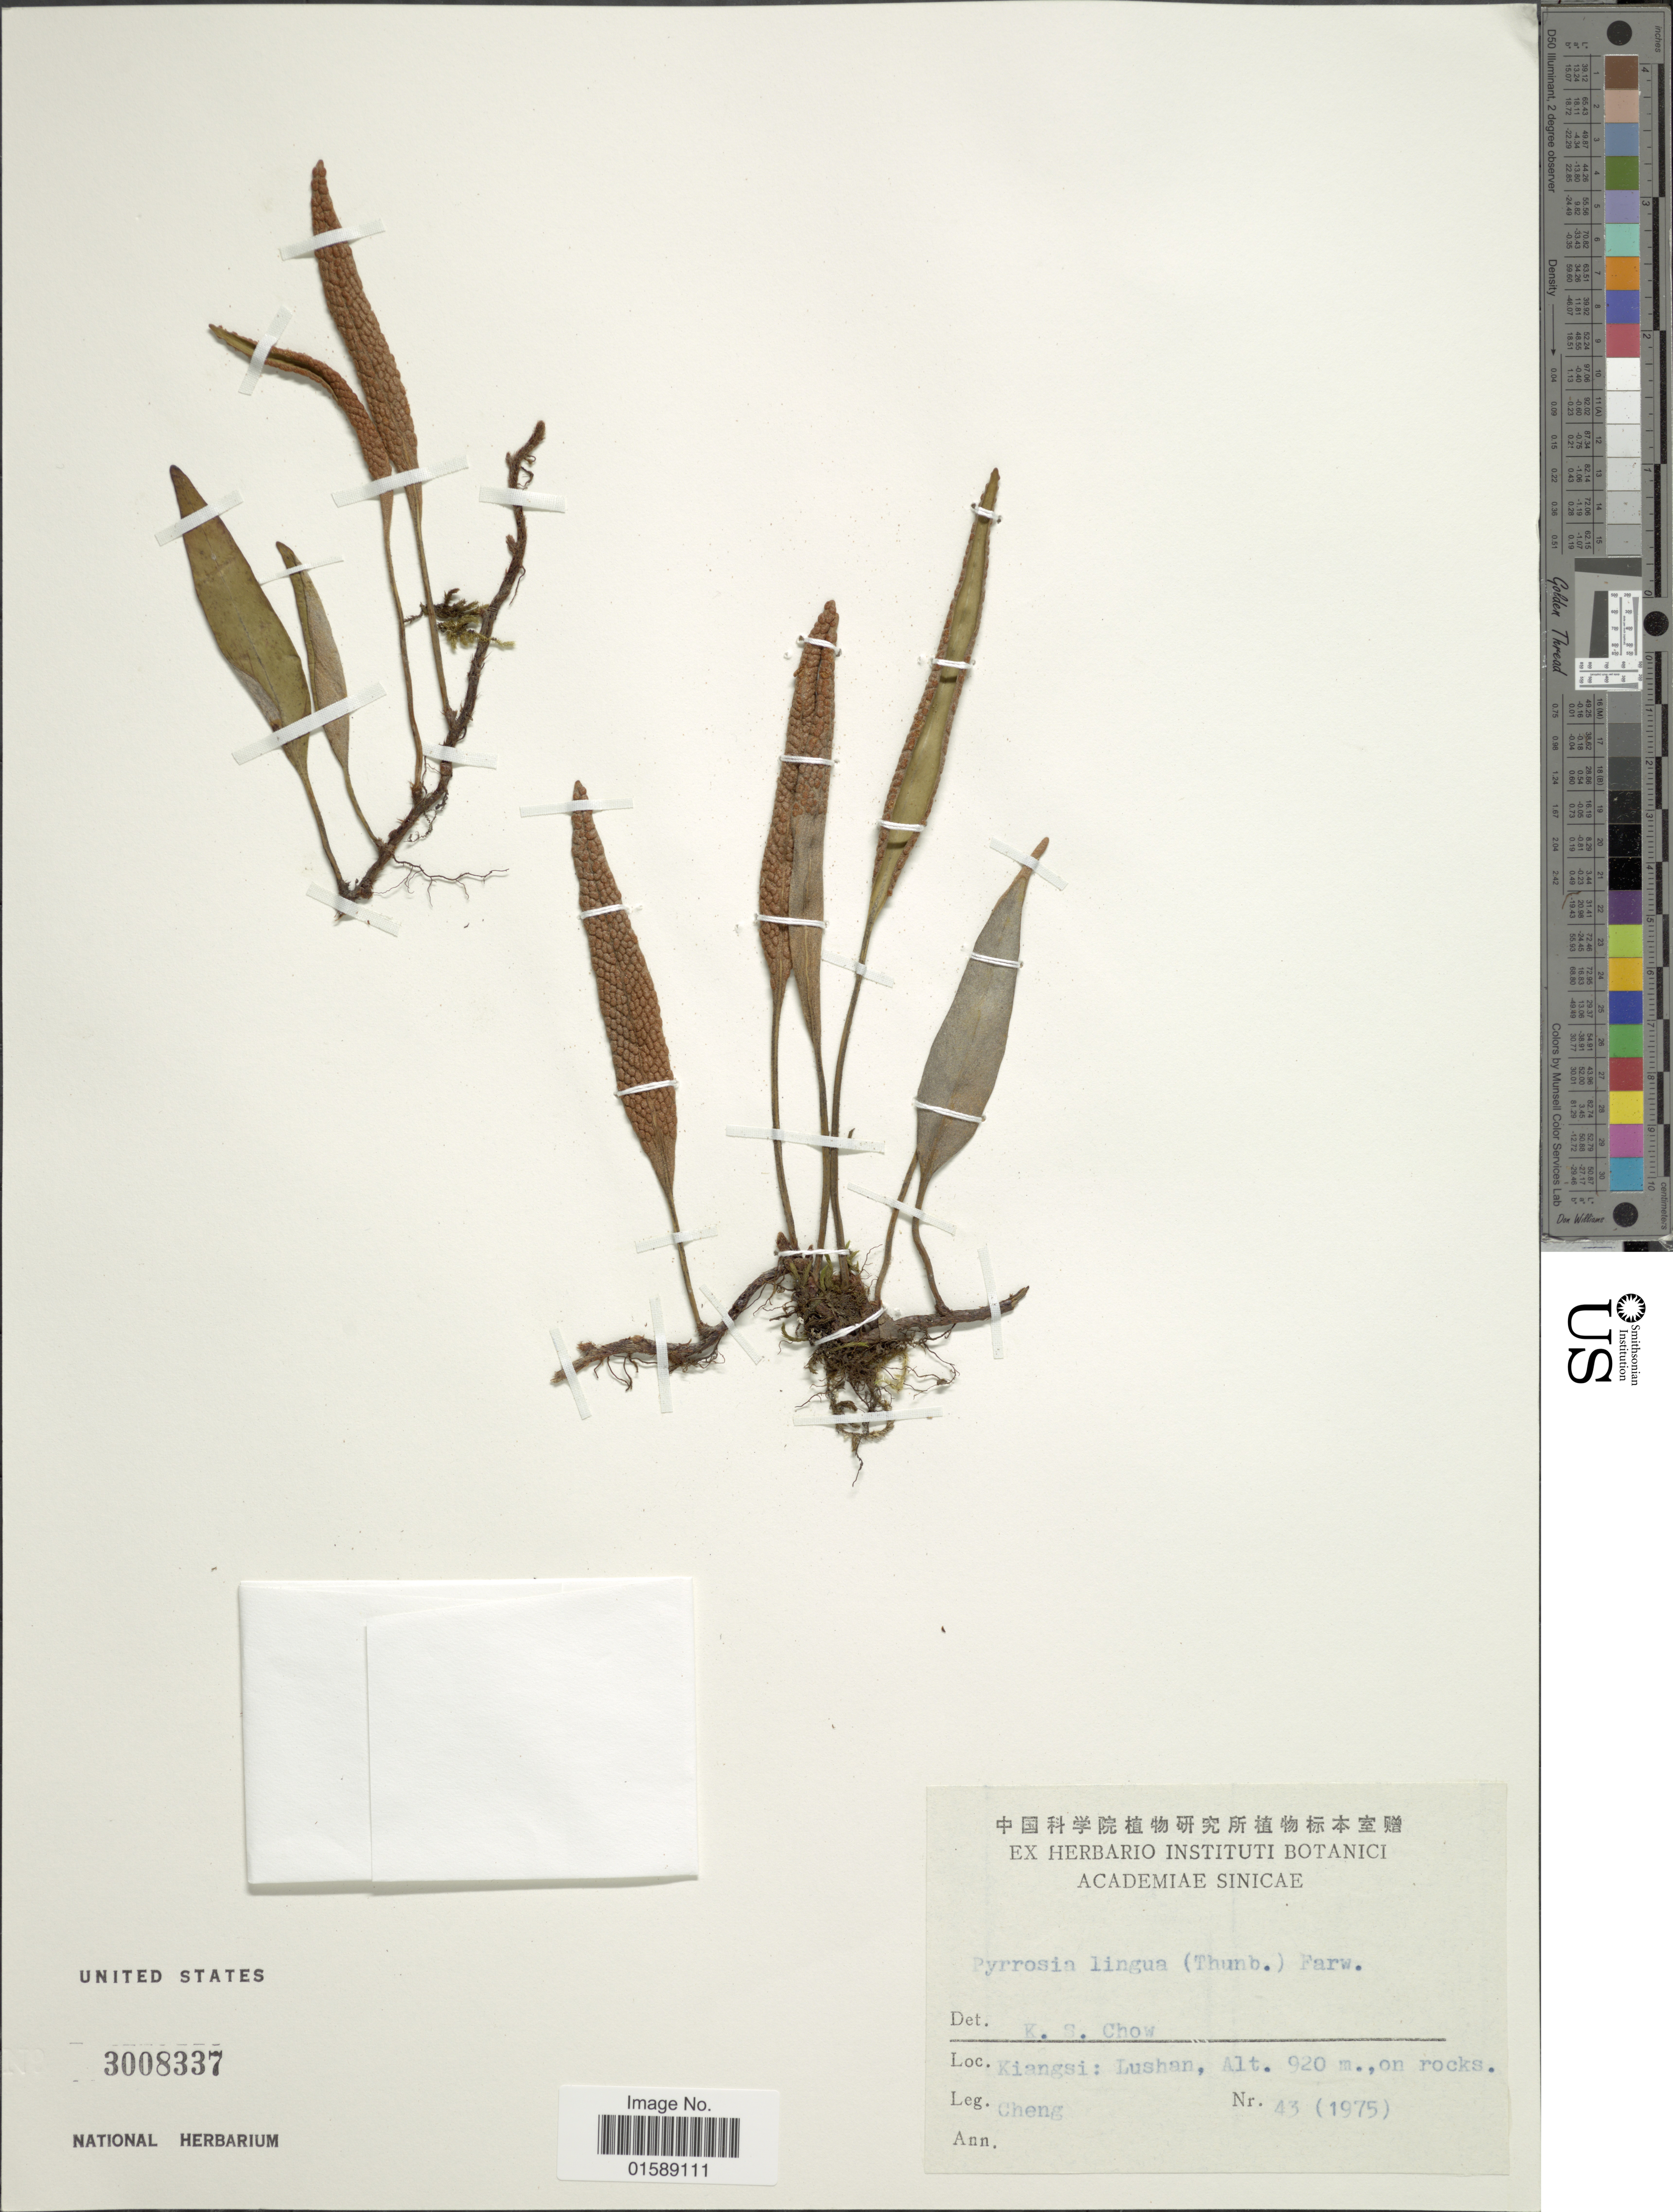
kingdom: Plantae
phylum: Tracheophyta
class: Polypodiopsida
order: Polypodiales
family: Polypodiaceae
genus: Pyrrosia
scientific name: Pyrrosia lingua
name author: (Thurb.) Farw.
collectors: -. Cheng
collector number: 43 (1975)*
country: China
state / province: Jiangxi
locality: Kiangsi: Lushan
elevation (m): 920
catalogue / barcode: US 3008337